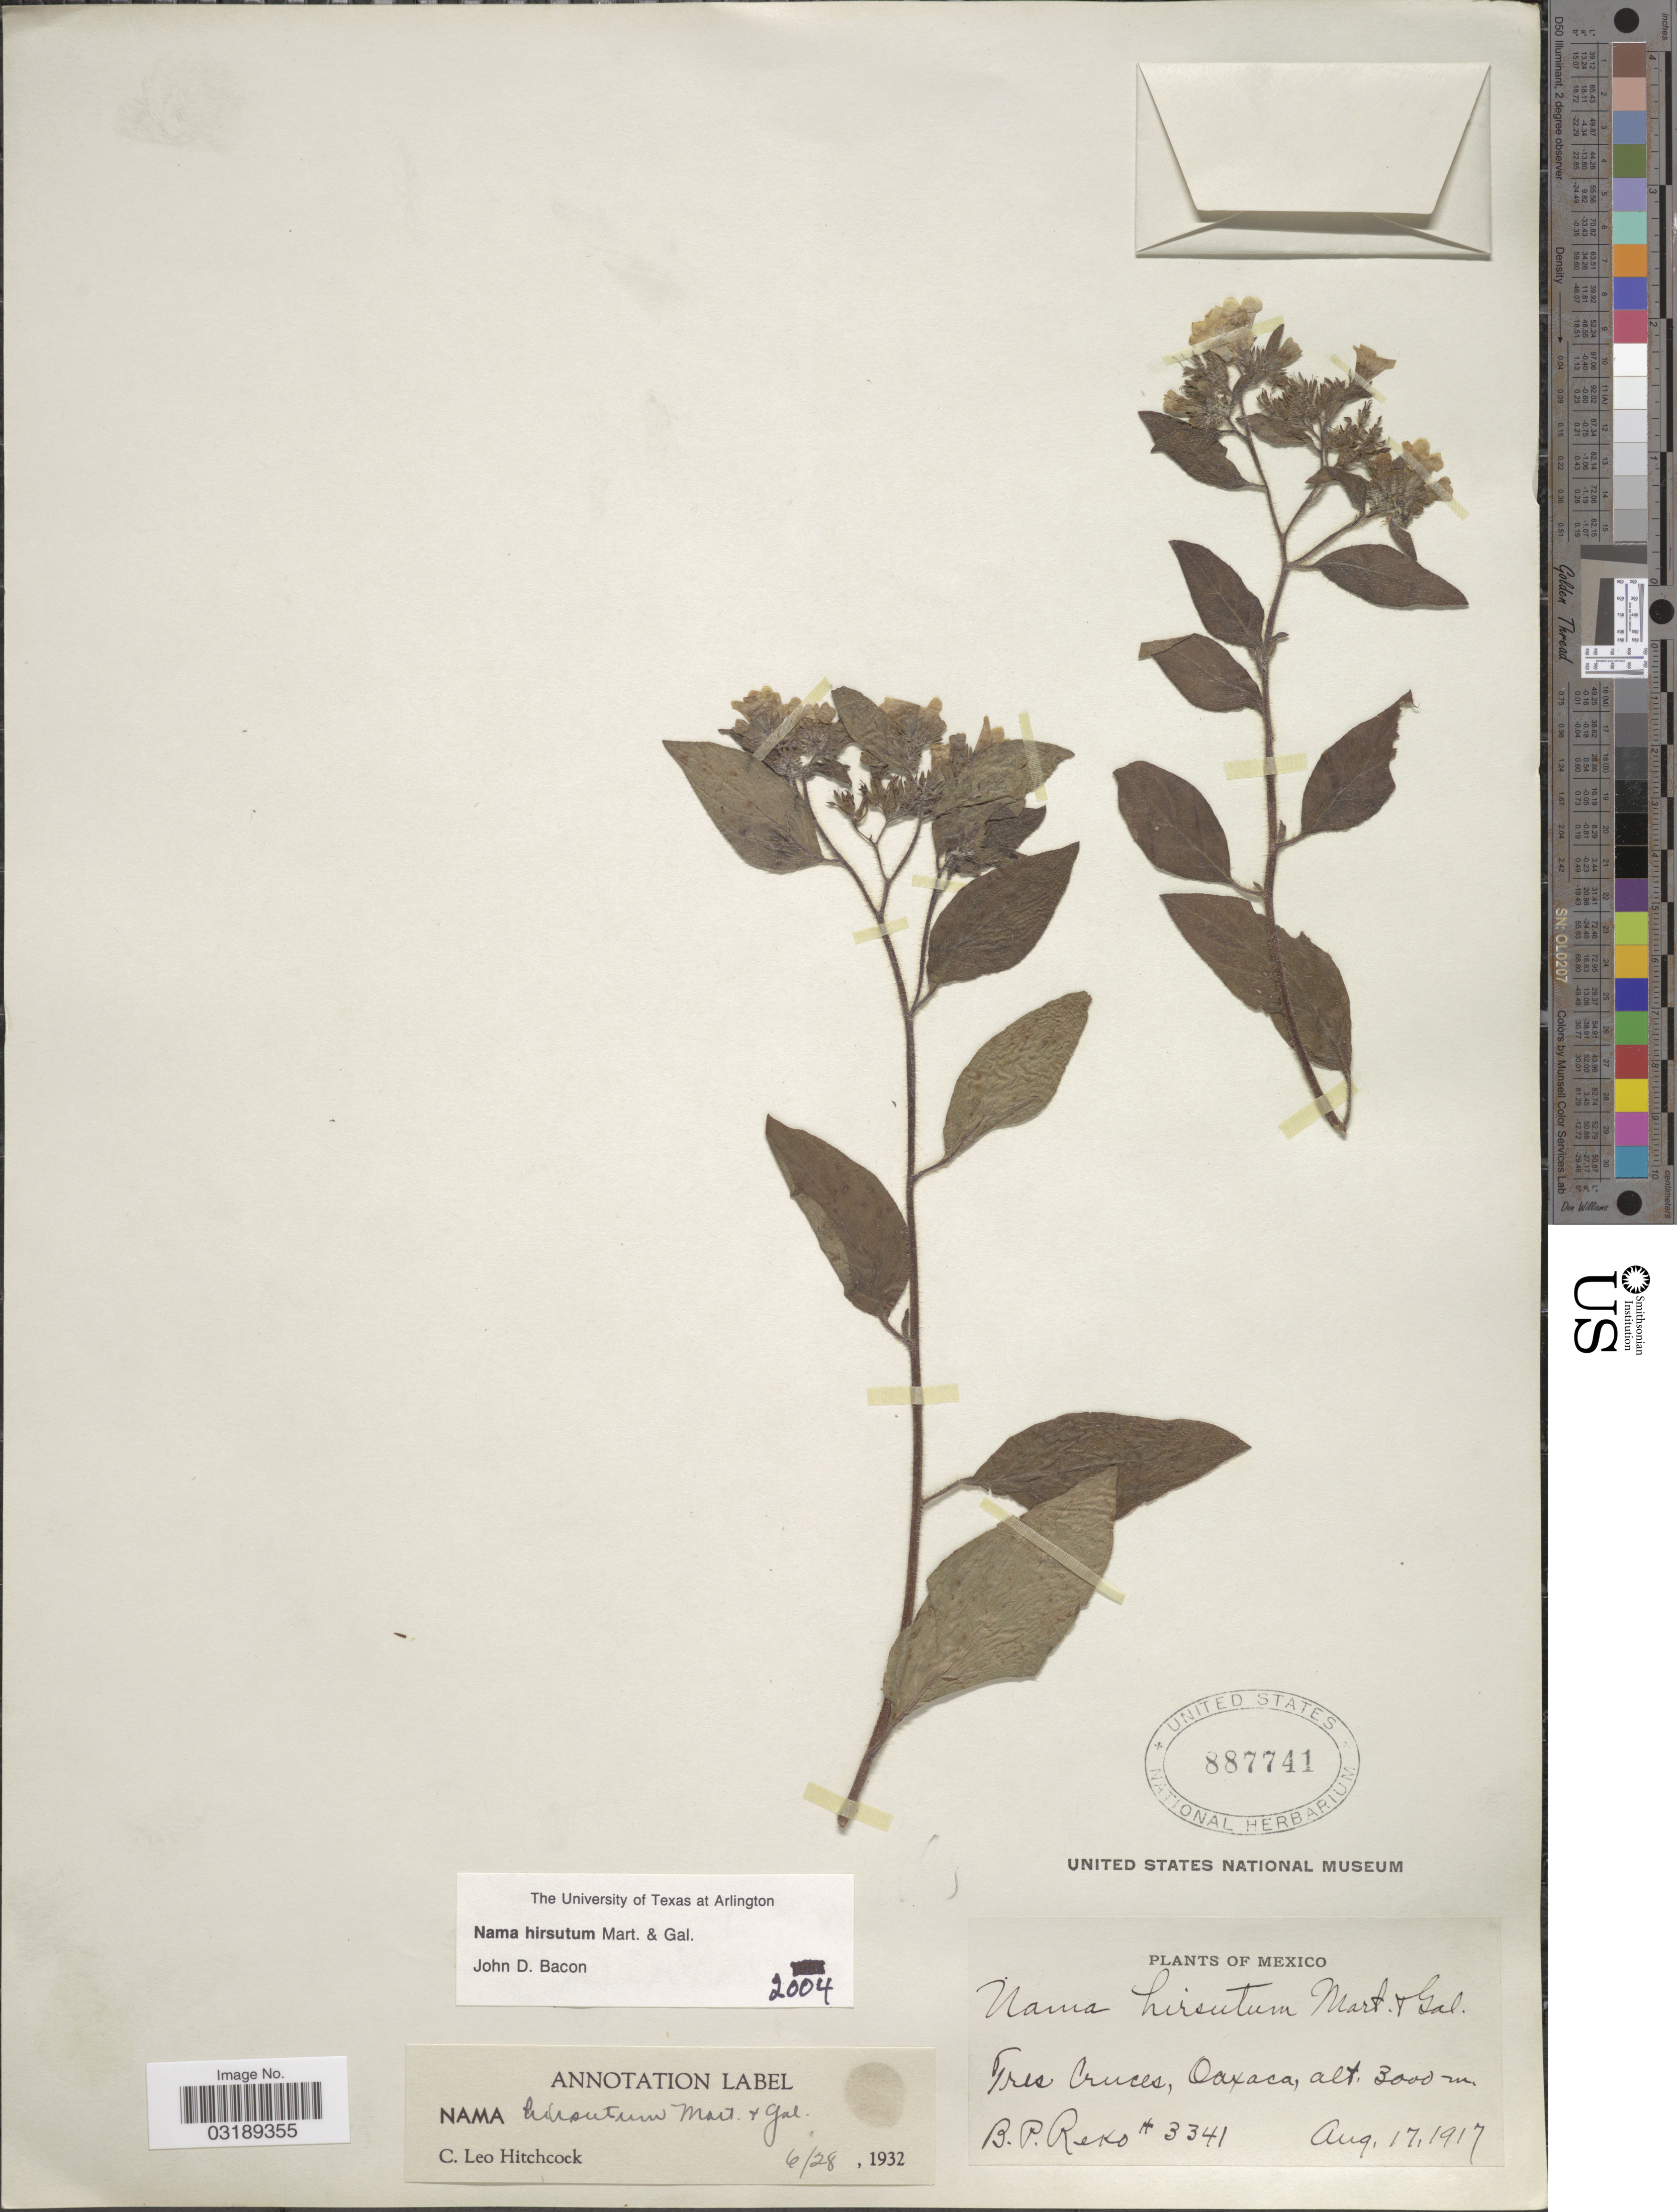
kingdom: Plantae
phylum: Tracheophyta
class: Magnoliopsida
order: Boraginales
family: Namaceae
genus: Nama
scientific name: Nama hirsuta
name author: M. Martens & Galeotti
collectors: B. P. Reko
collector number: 3341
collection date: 1917-08-17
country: Mexico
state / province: Oaxaca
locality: Tres Cruces.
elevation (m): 3000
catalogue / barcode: US 887741